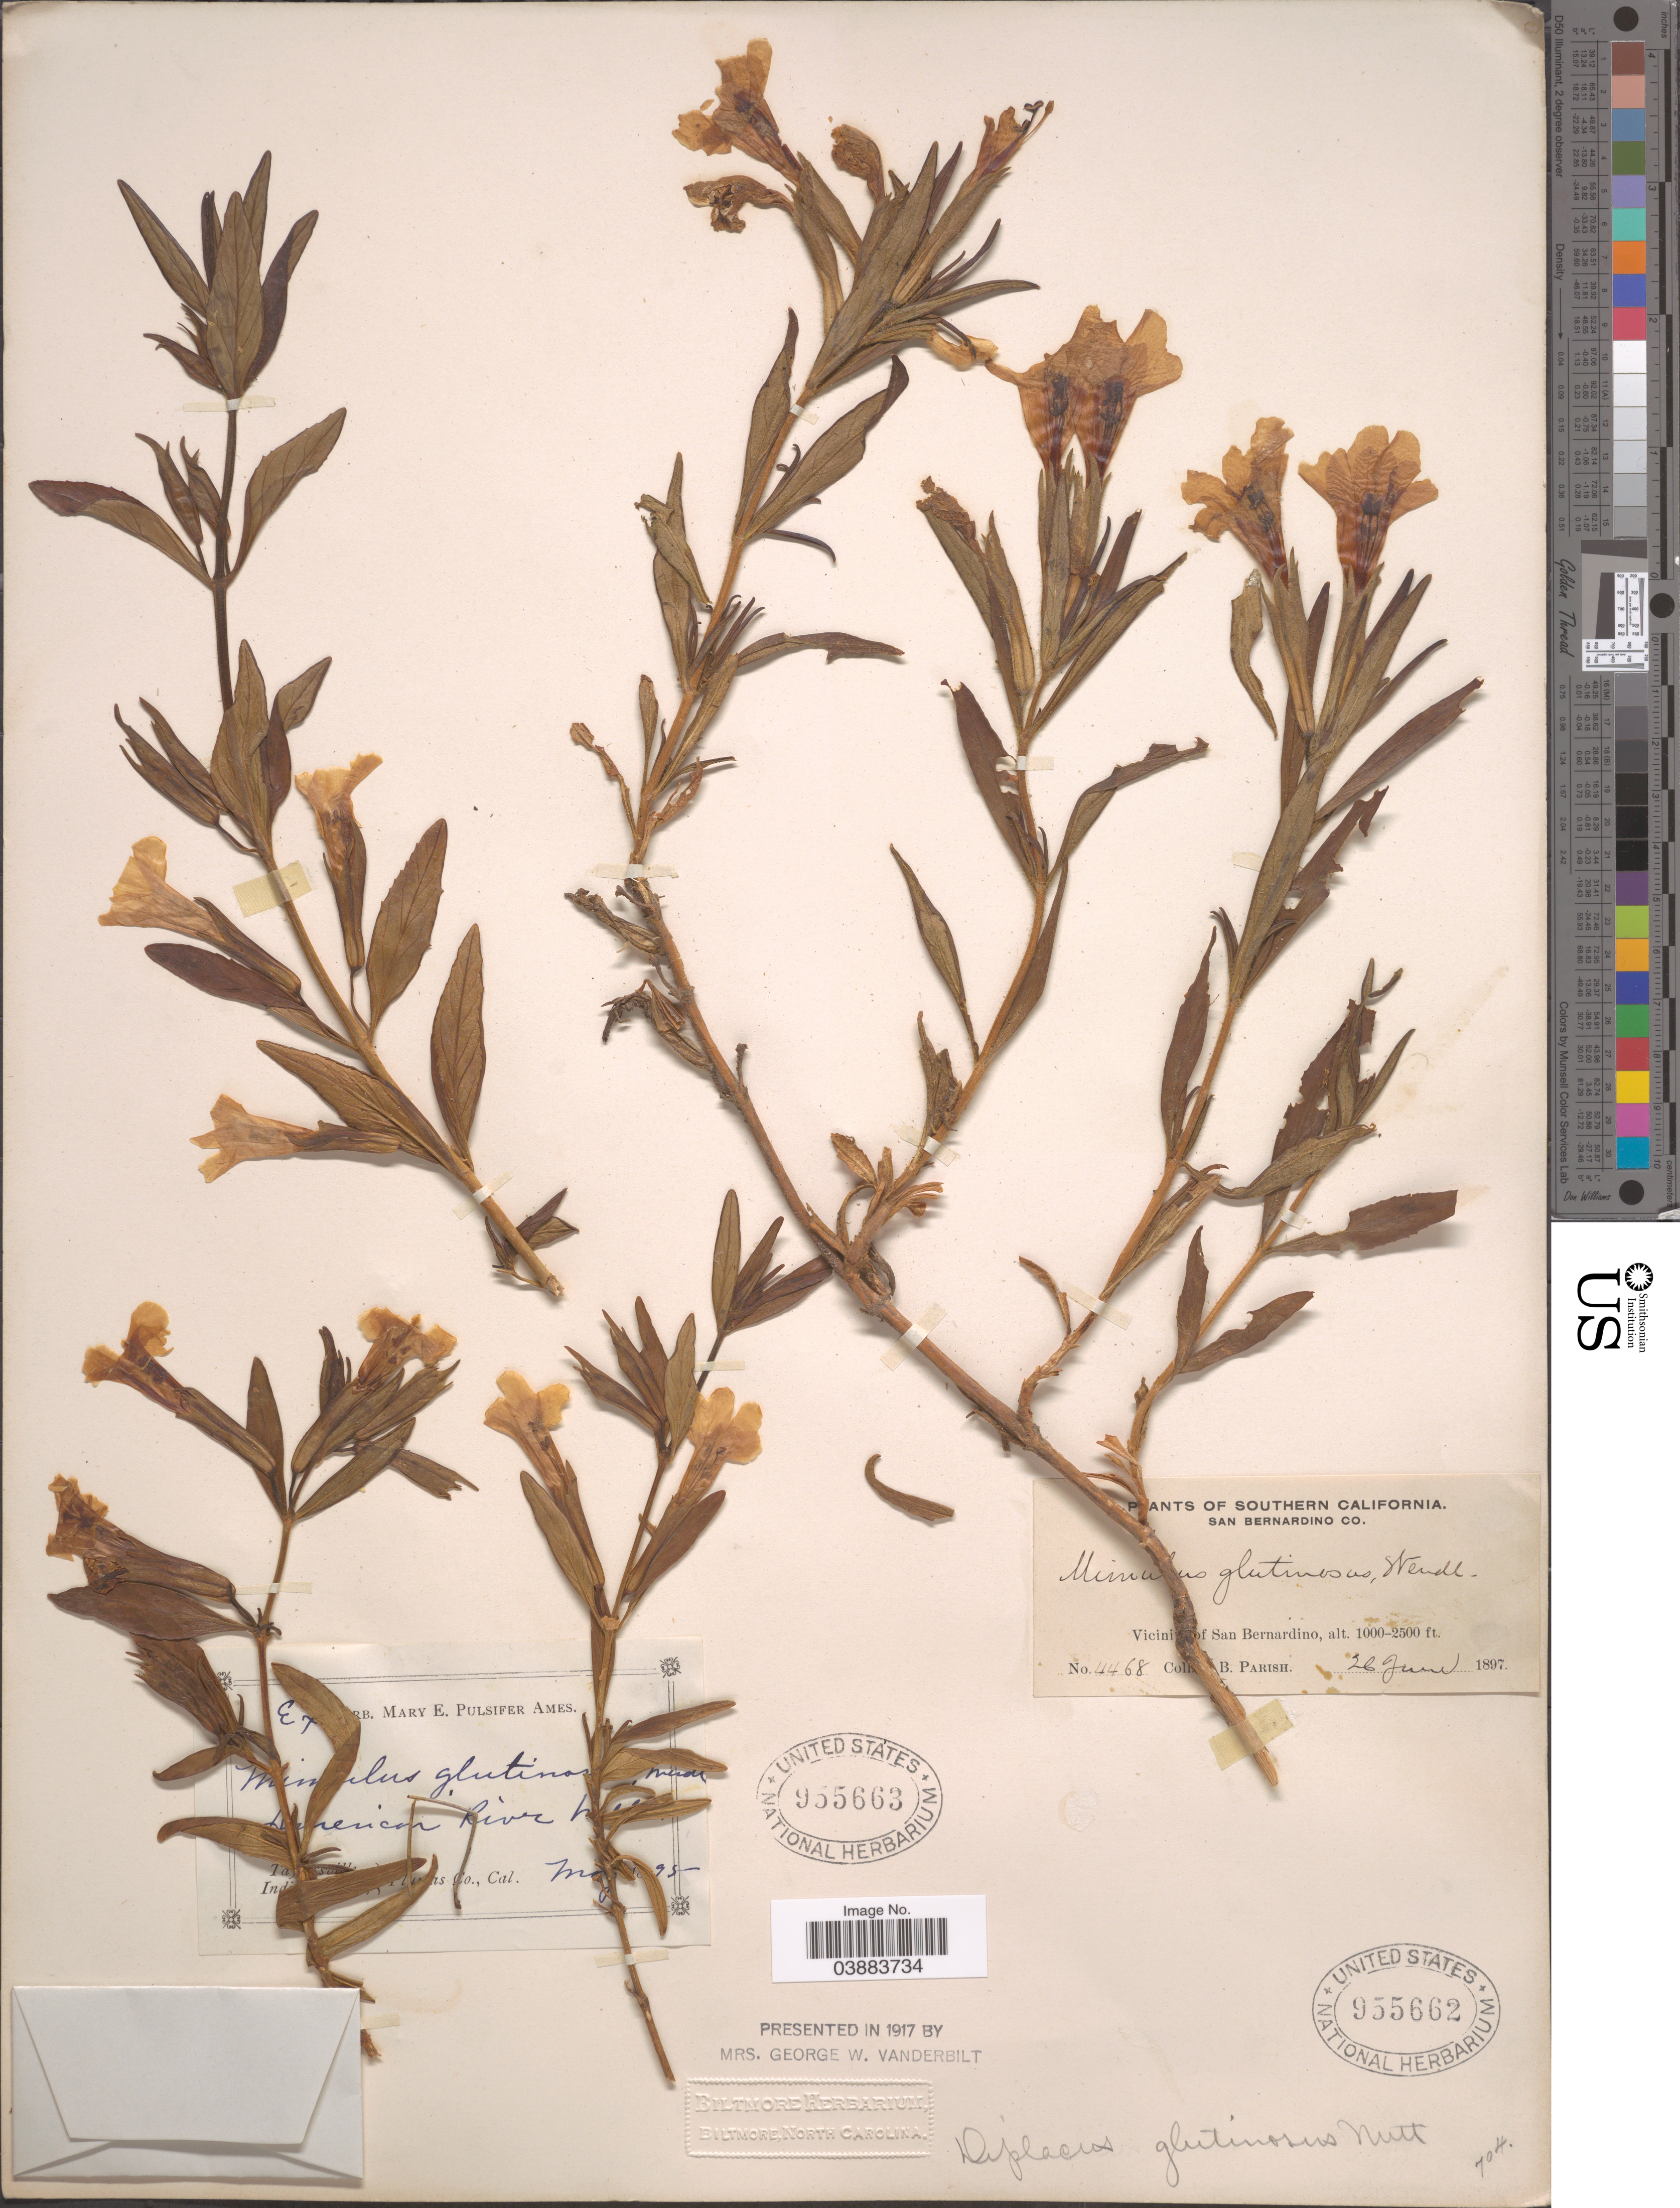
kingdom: Plantae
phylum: Tracheophyta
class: Magnoliopsida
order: Lamiales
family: Phrymaceae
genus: Diplacus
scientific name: Diplacus aurantiacus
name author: (Curtis) Jeps.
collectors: S. B. Parish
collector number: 4468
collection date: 1897-06-26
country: United States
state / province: California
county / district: San Bernardino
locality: Southern California. San Bernardino Co. Vicinity of San Bernardino.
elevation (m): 305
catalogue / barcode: US 955662